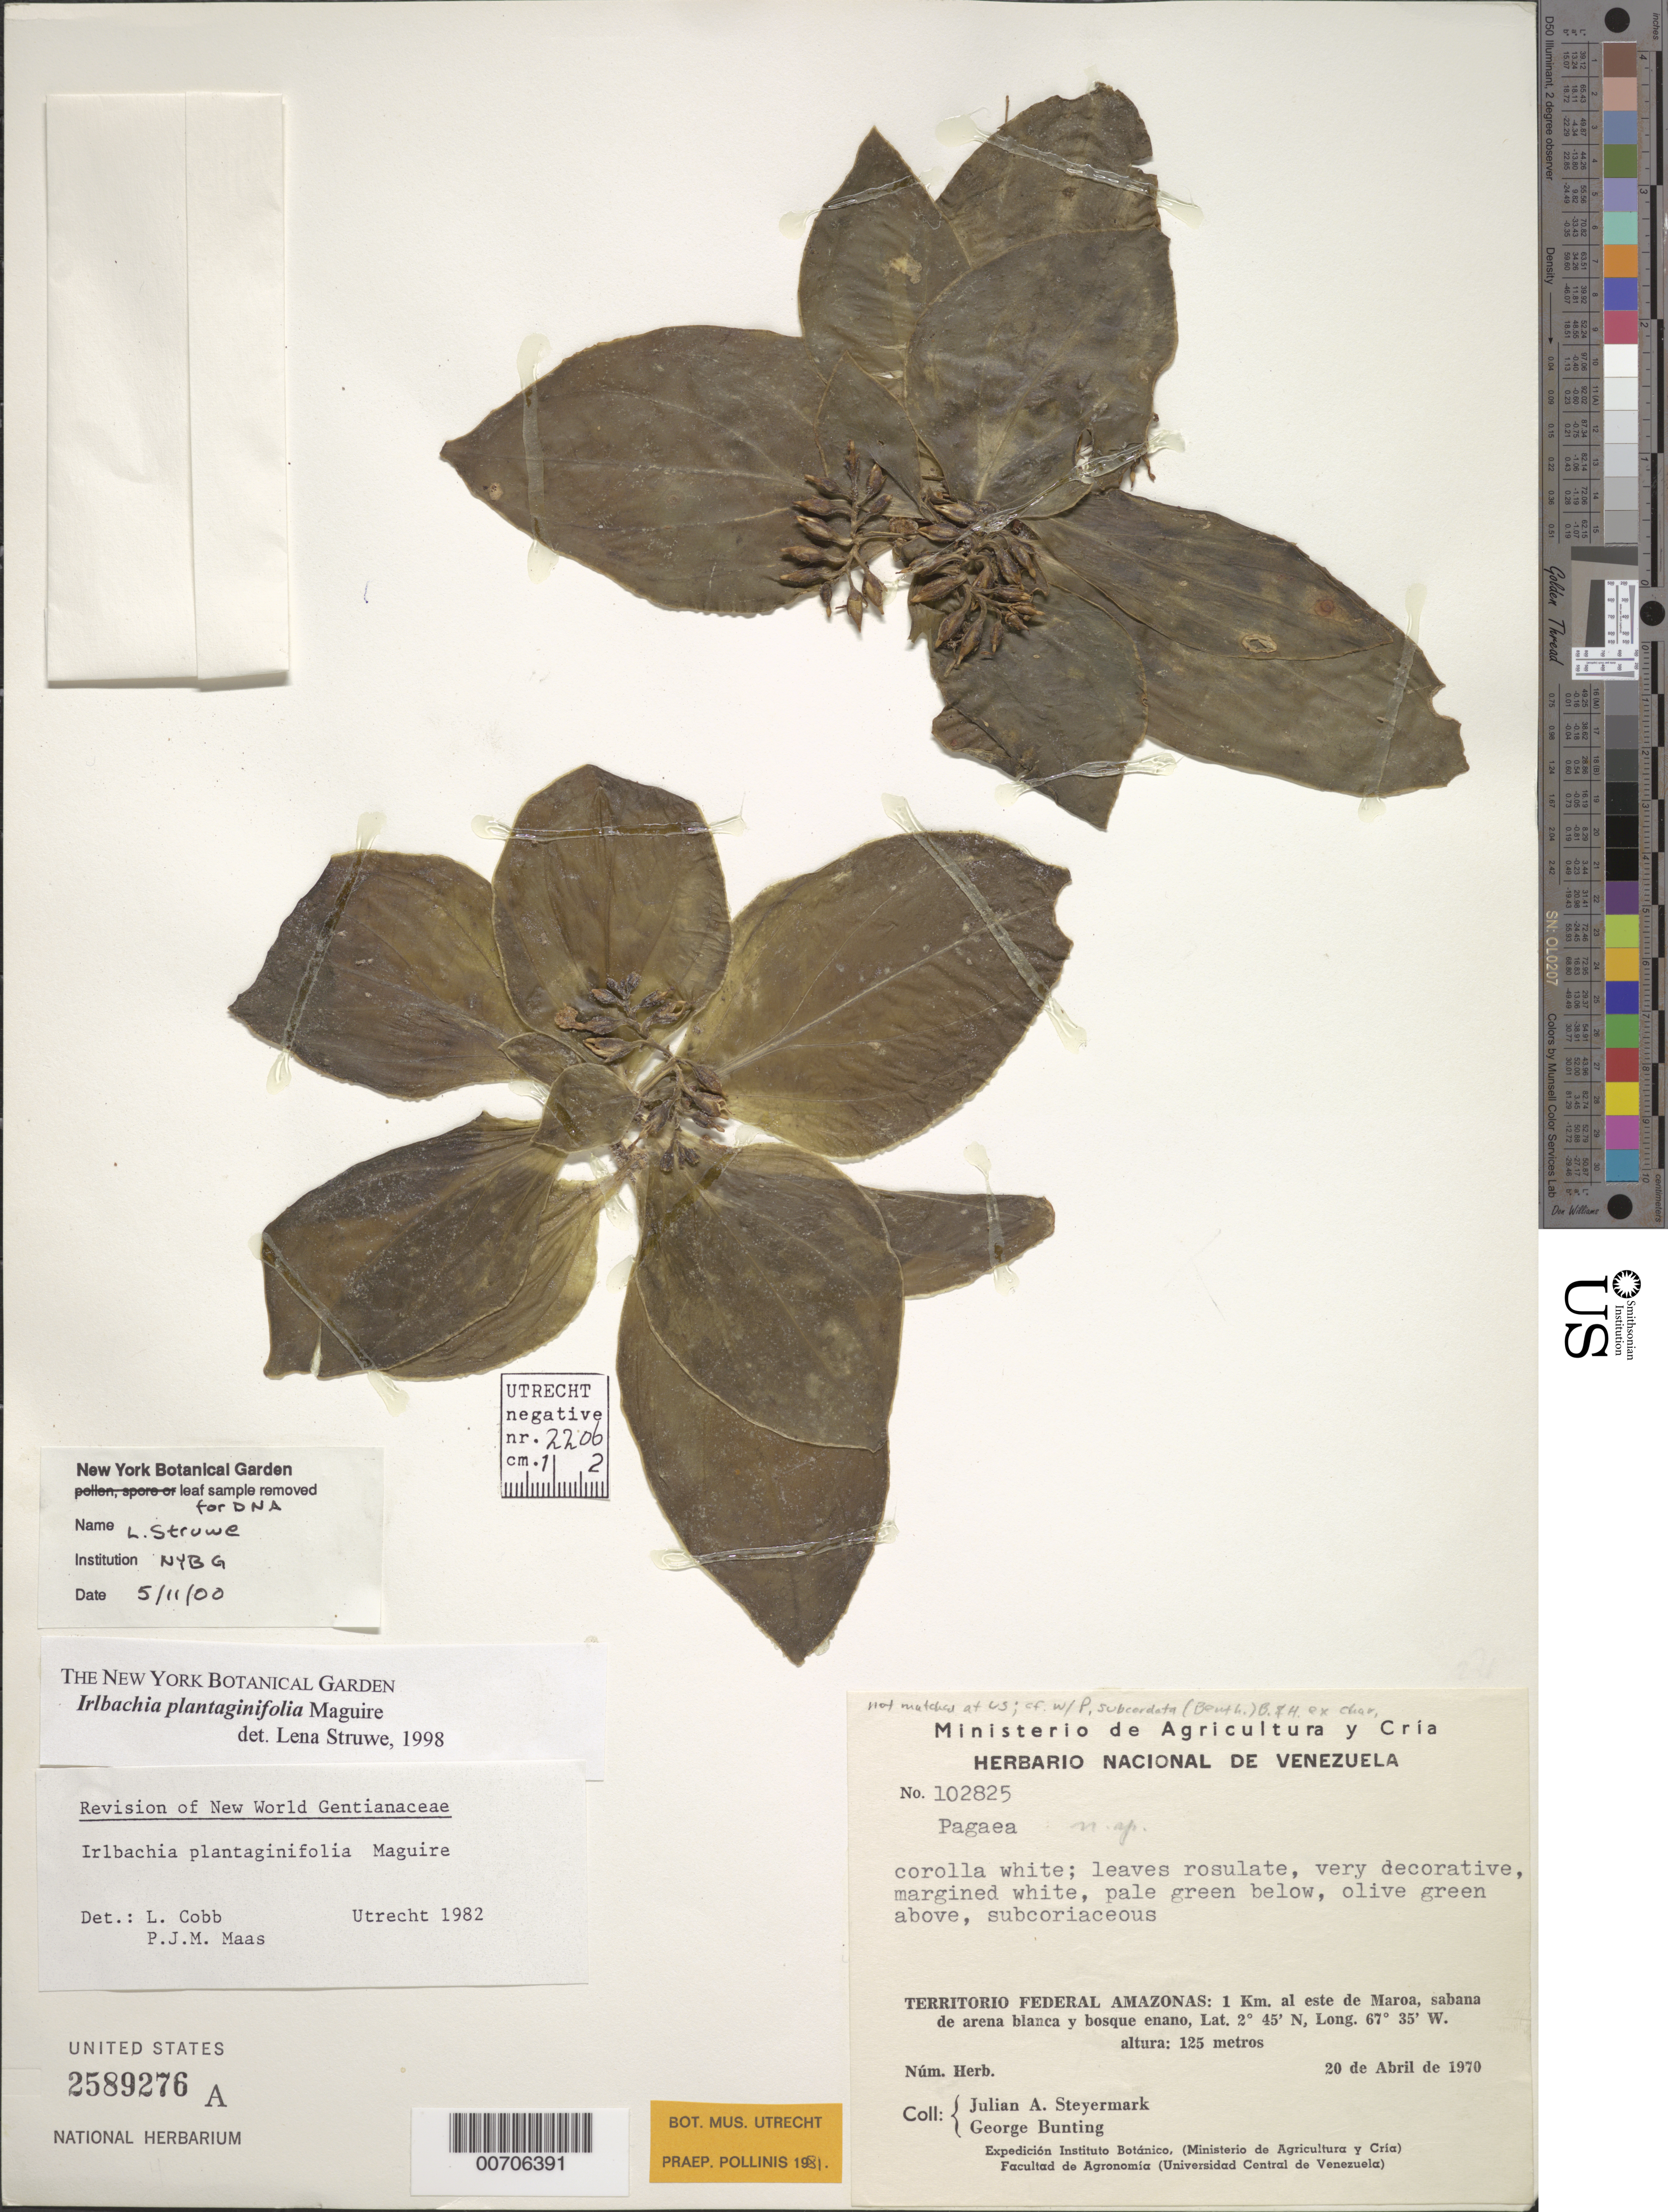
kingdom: Plantae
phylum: Tracheophyta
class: Magnoliopsida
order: Gentianales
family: Gentianaceae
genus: Irlbachia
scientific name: Irlbachia plantaginifolia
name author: Maguire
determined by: Struwe, L.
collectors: J. Steyermark & G. S. Bunting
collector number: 102825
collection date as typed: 20-Apr-70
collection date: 1970-04-20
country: Venezuela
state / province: Amazonas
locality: Maroa, 1 km E of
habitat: White sand savanna and dwarf forest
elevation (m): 125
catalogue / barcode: US 2589276A